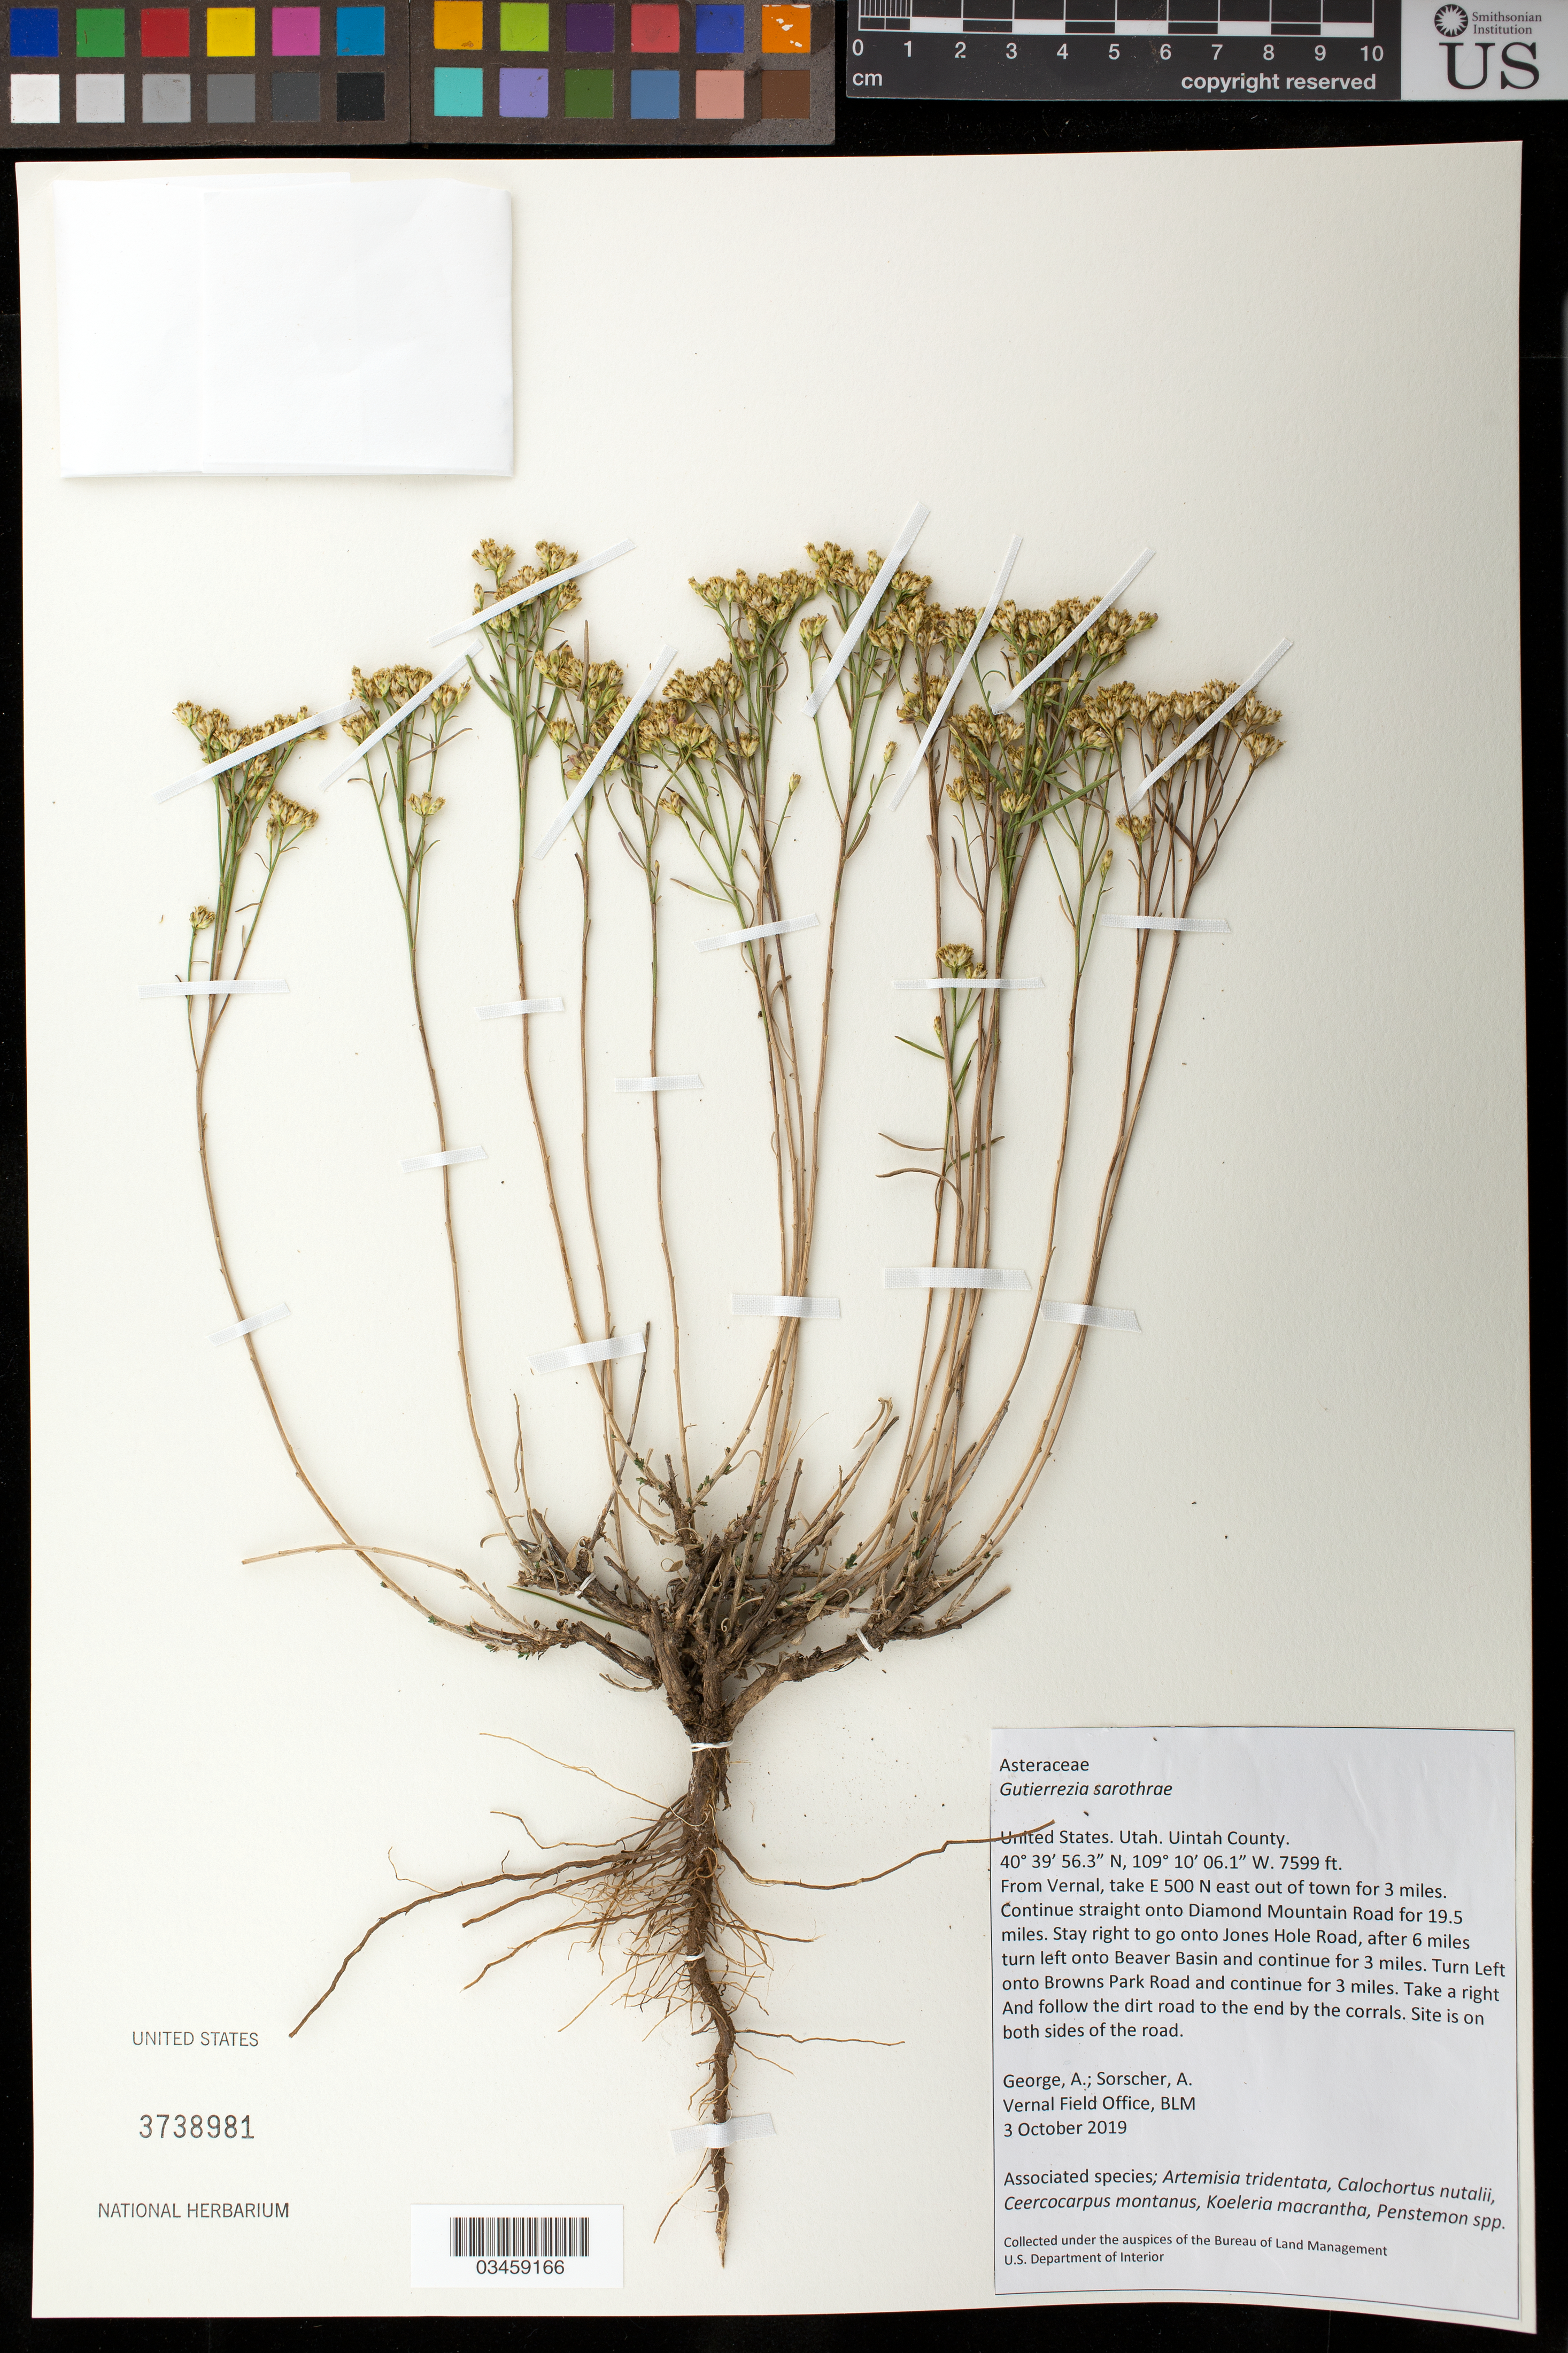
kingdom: Plantae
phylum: Tracheophyta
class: Magnoliopsida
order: Asterales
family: Asteraceae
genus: Gutierrezia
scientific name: Gutierrezia sarothrae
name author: (Pursh) Britton & Rusby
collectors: A. George & A. Sorscher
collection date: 2019-10-03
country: United States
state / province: Utah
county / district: Uintah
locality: From Vernal take E 500 N east of town for 3 mi., then 19.5 mi. on Diamond Mtn Road, go onto Jones Hole Road, after 6 mi. turn left onto Beaver Basinand continue for 3mi., turn left onto Browns Park Road for 3 mi.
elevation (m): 2316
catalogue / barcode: US 3738981